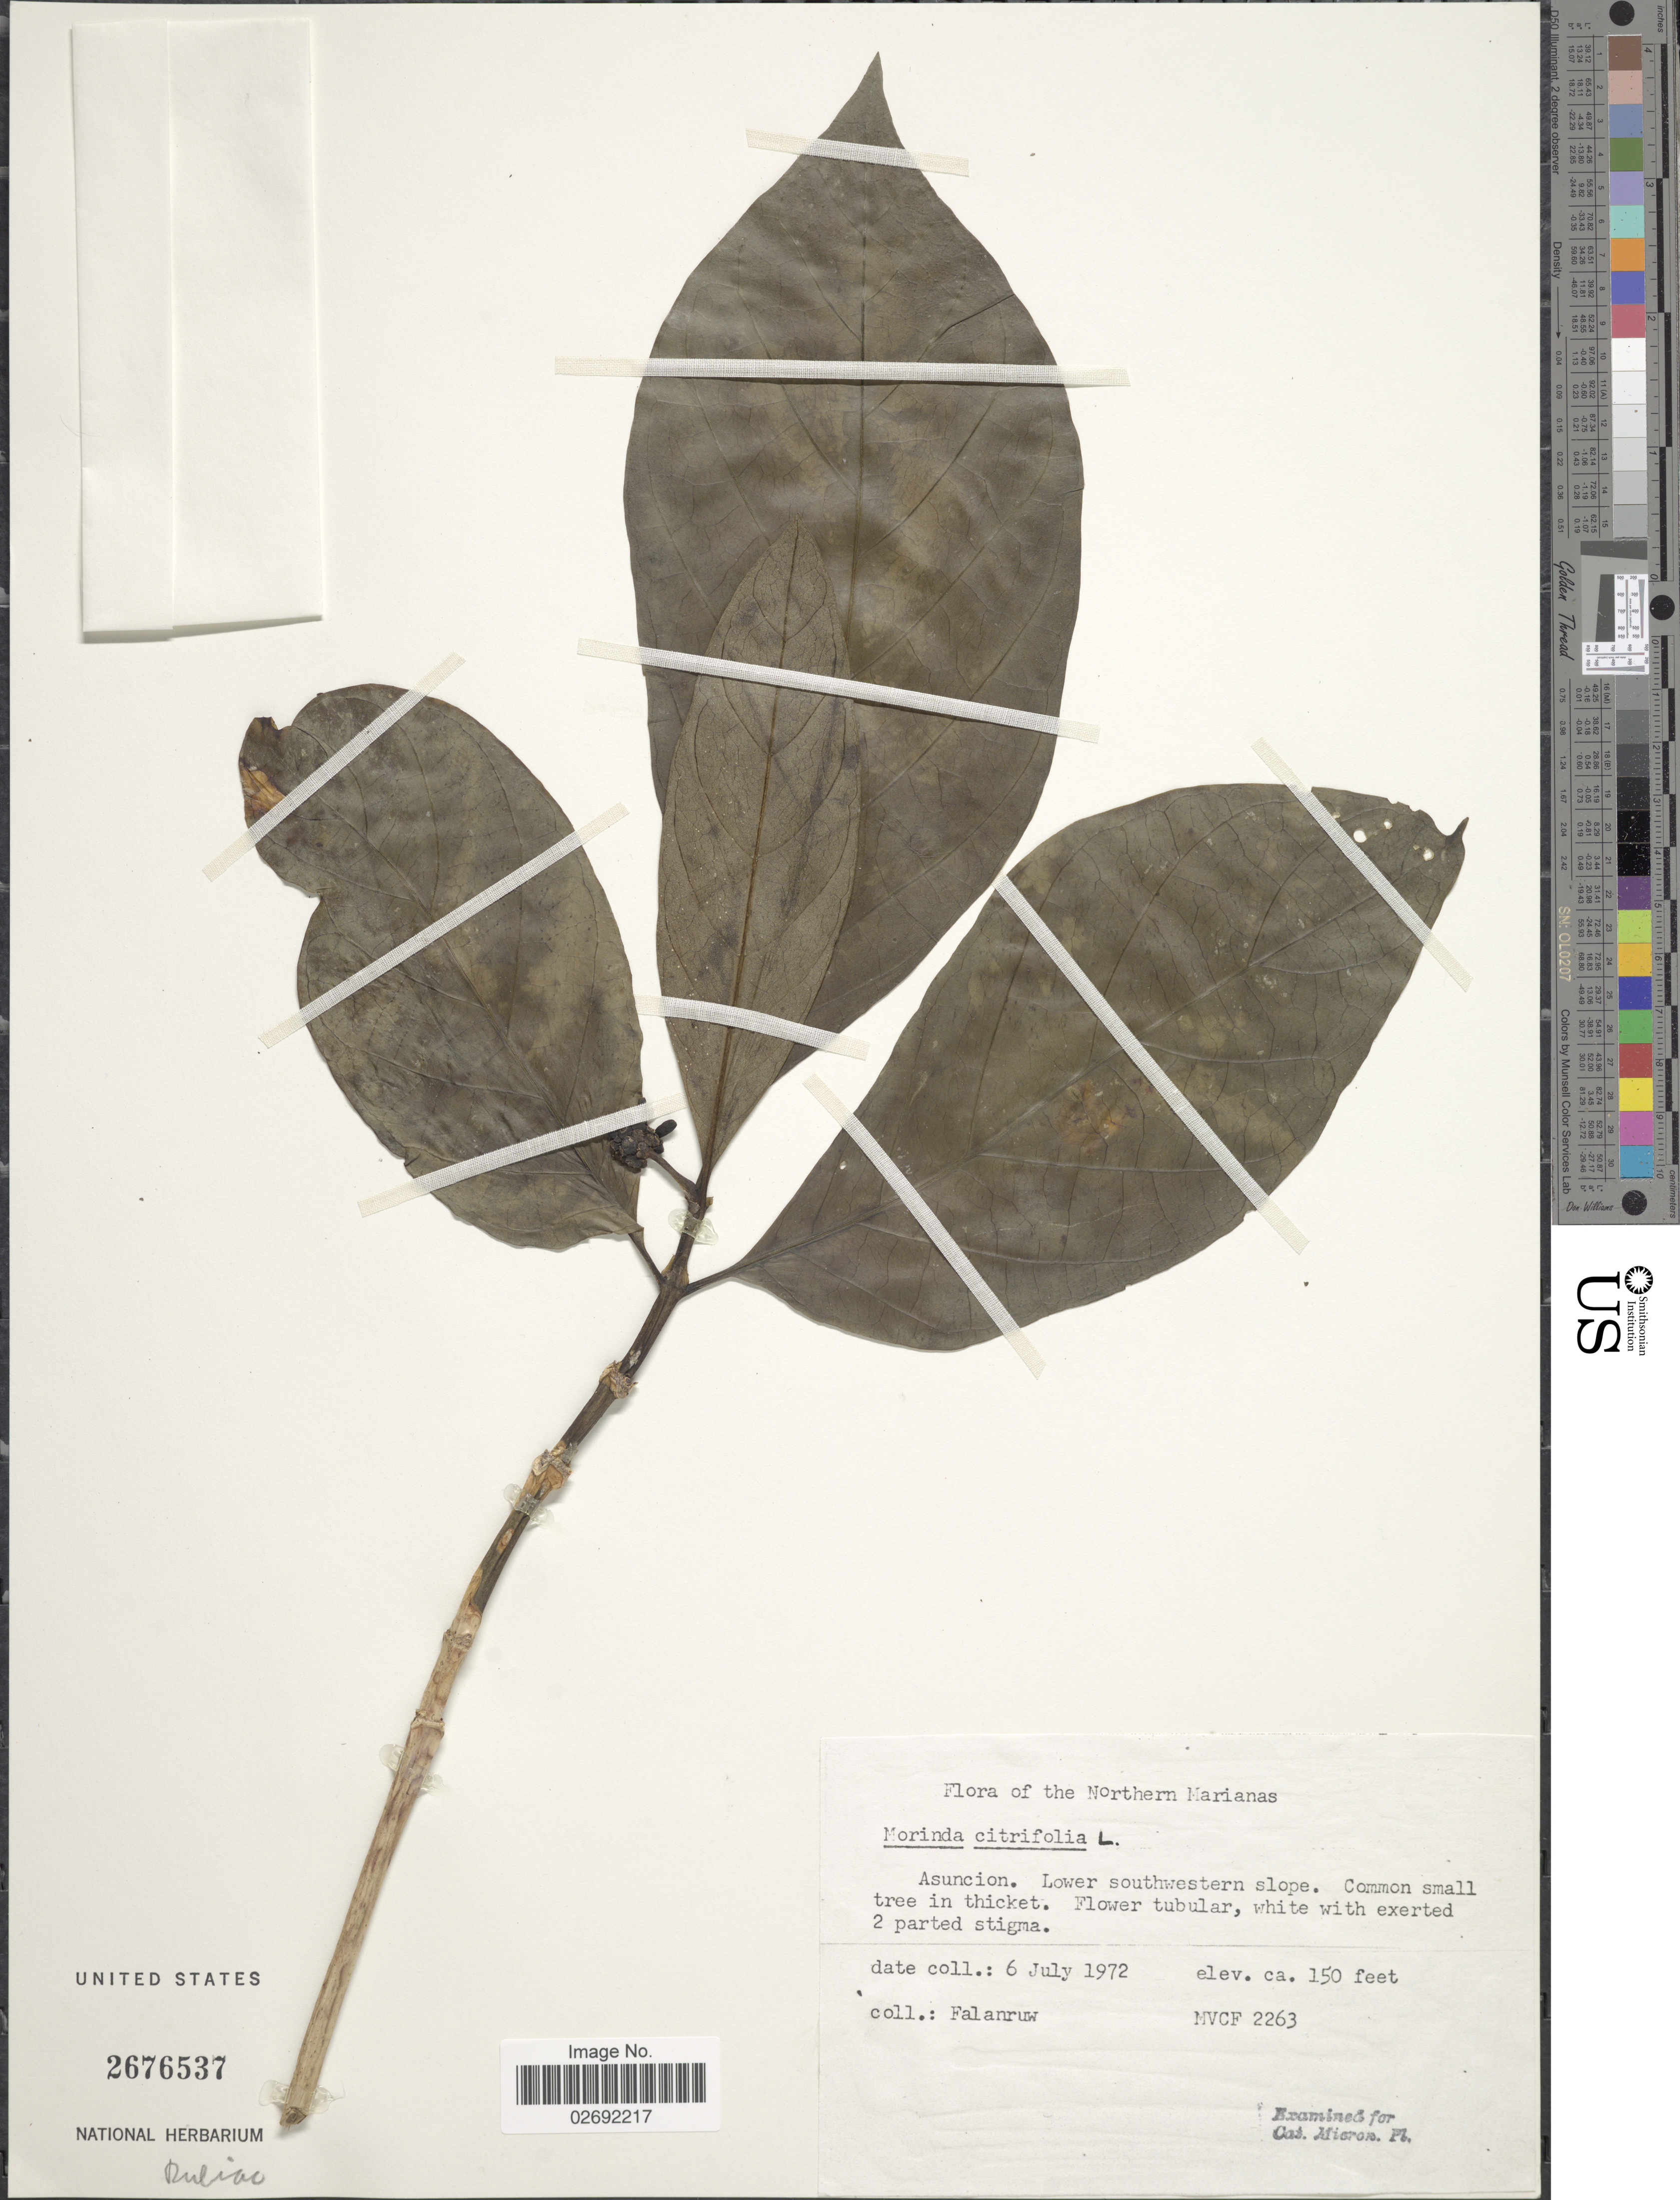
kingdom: Plantae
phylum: Tracheophyta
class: Magnoliopsida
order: Gentianales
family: Rubiaceae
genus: Morinda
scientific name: Morinda citrifolia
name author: L.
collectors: Falanruw, --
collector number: MVCF 2263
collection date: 1972-07-06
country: Northern Mariana Islands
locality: Asuncion. Lower southeastern slope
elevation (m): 46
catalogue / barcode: US 2676537